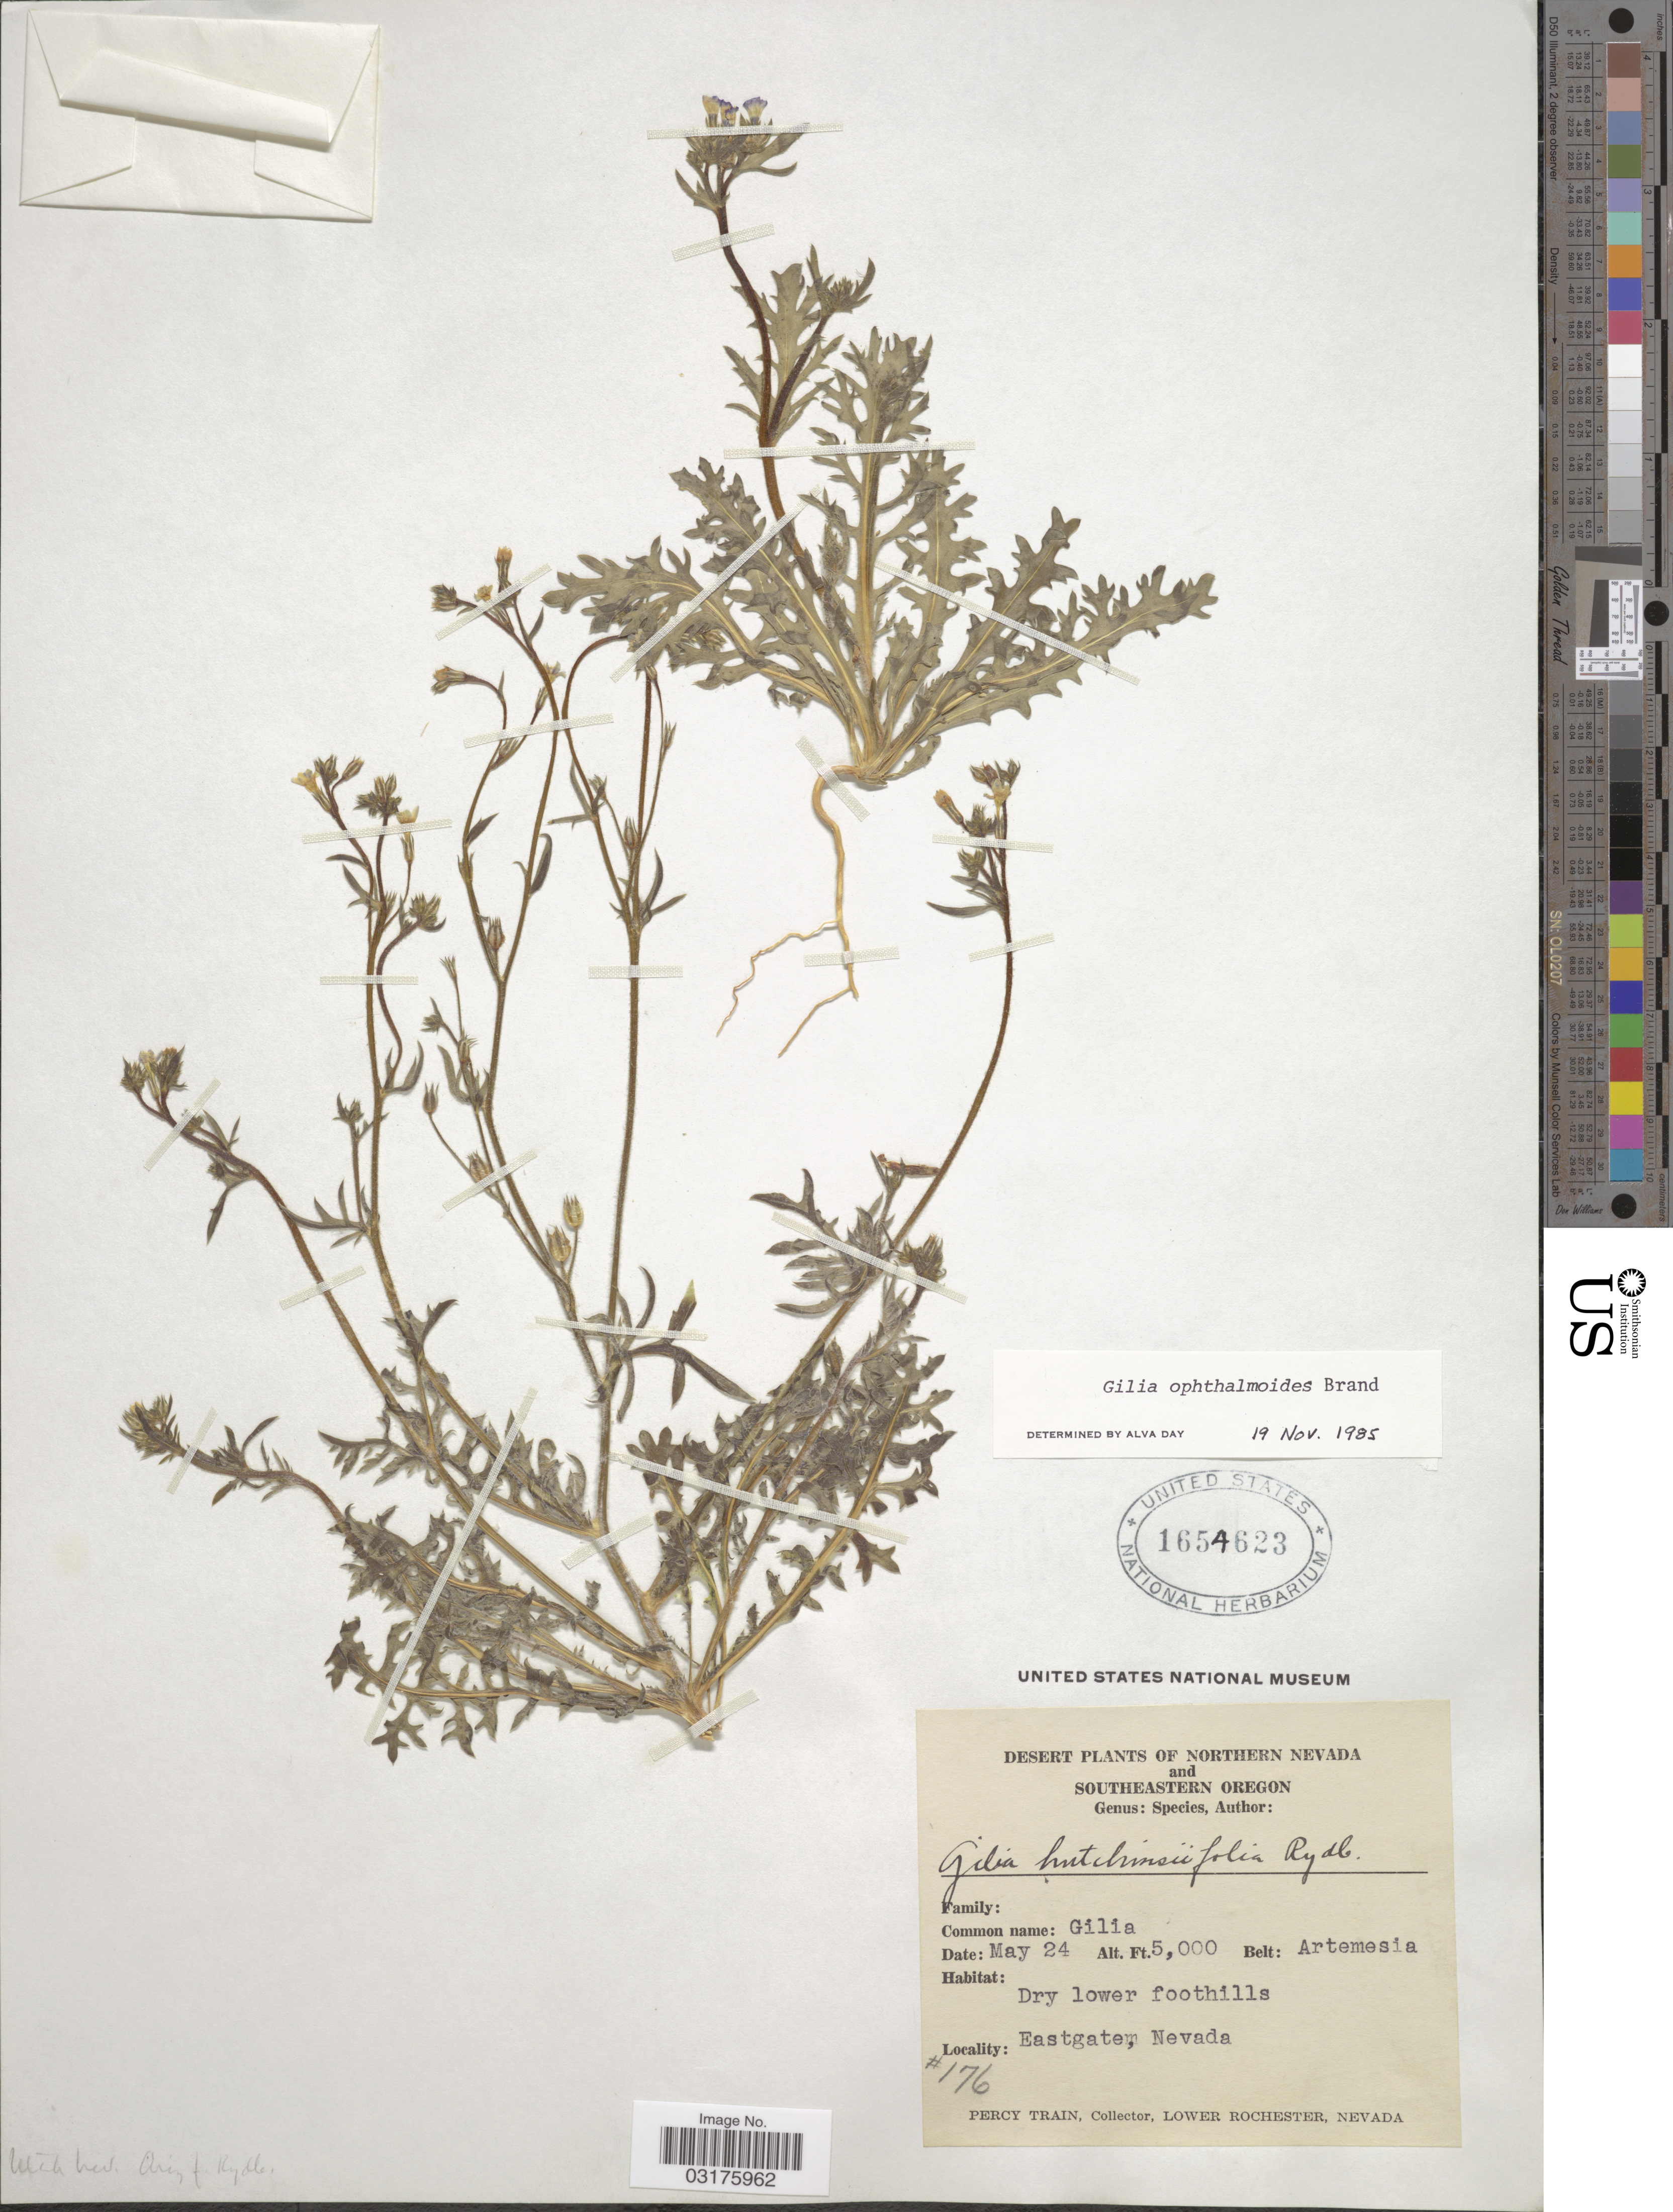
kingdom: Plantae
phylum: Tracheophyta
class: Magnoliopsida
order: Ericales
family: Polemoniaceae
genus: Gilia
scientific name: Gilia ophthalmoides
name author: Brand in Engl.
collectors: P. Train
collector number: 176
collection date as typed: Transcribed d/m/y: /5/24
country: United States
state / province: Nevada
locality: Northern Nevada, Eastgate.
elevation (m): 1524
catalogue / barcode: US 1654623